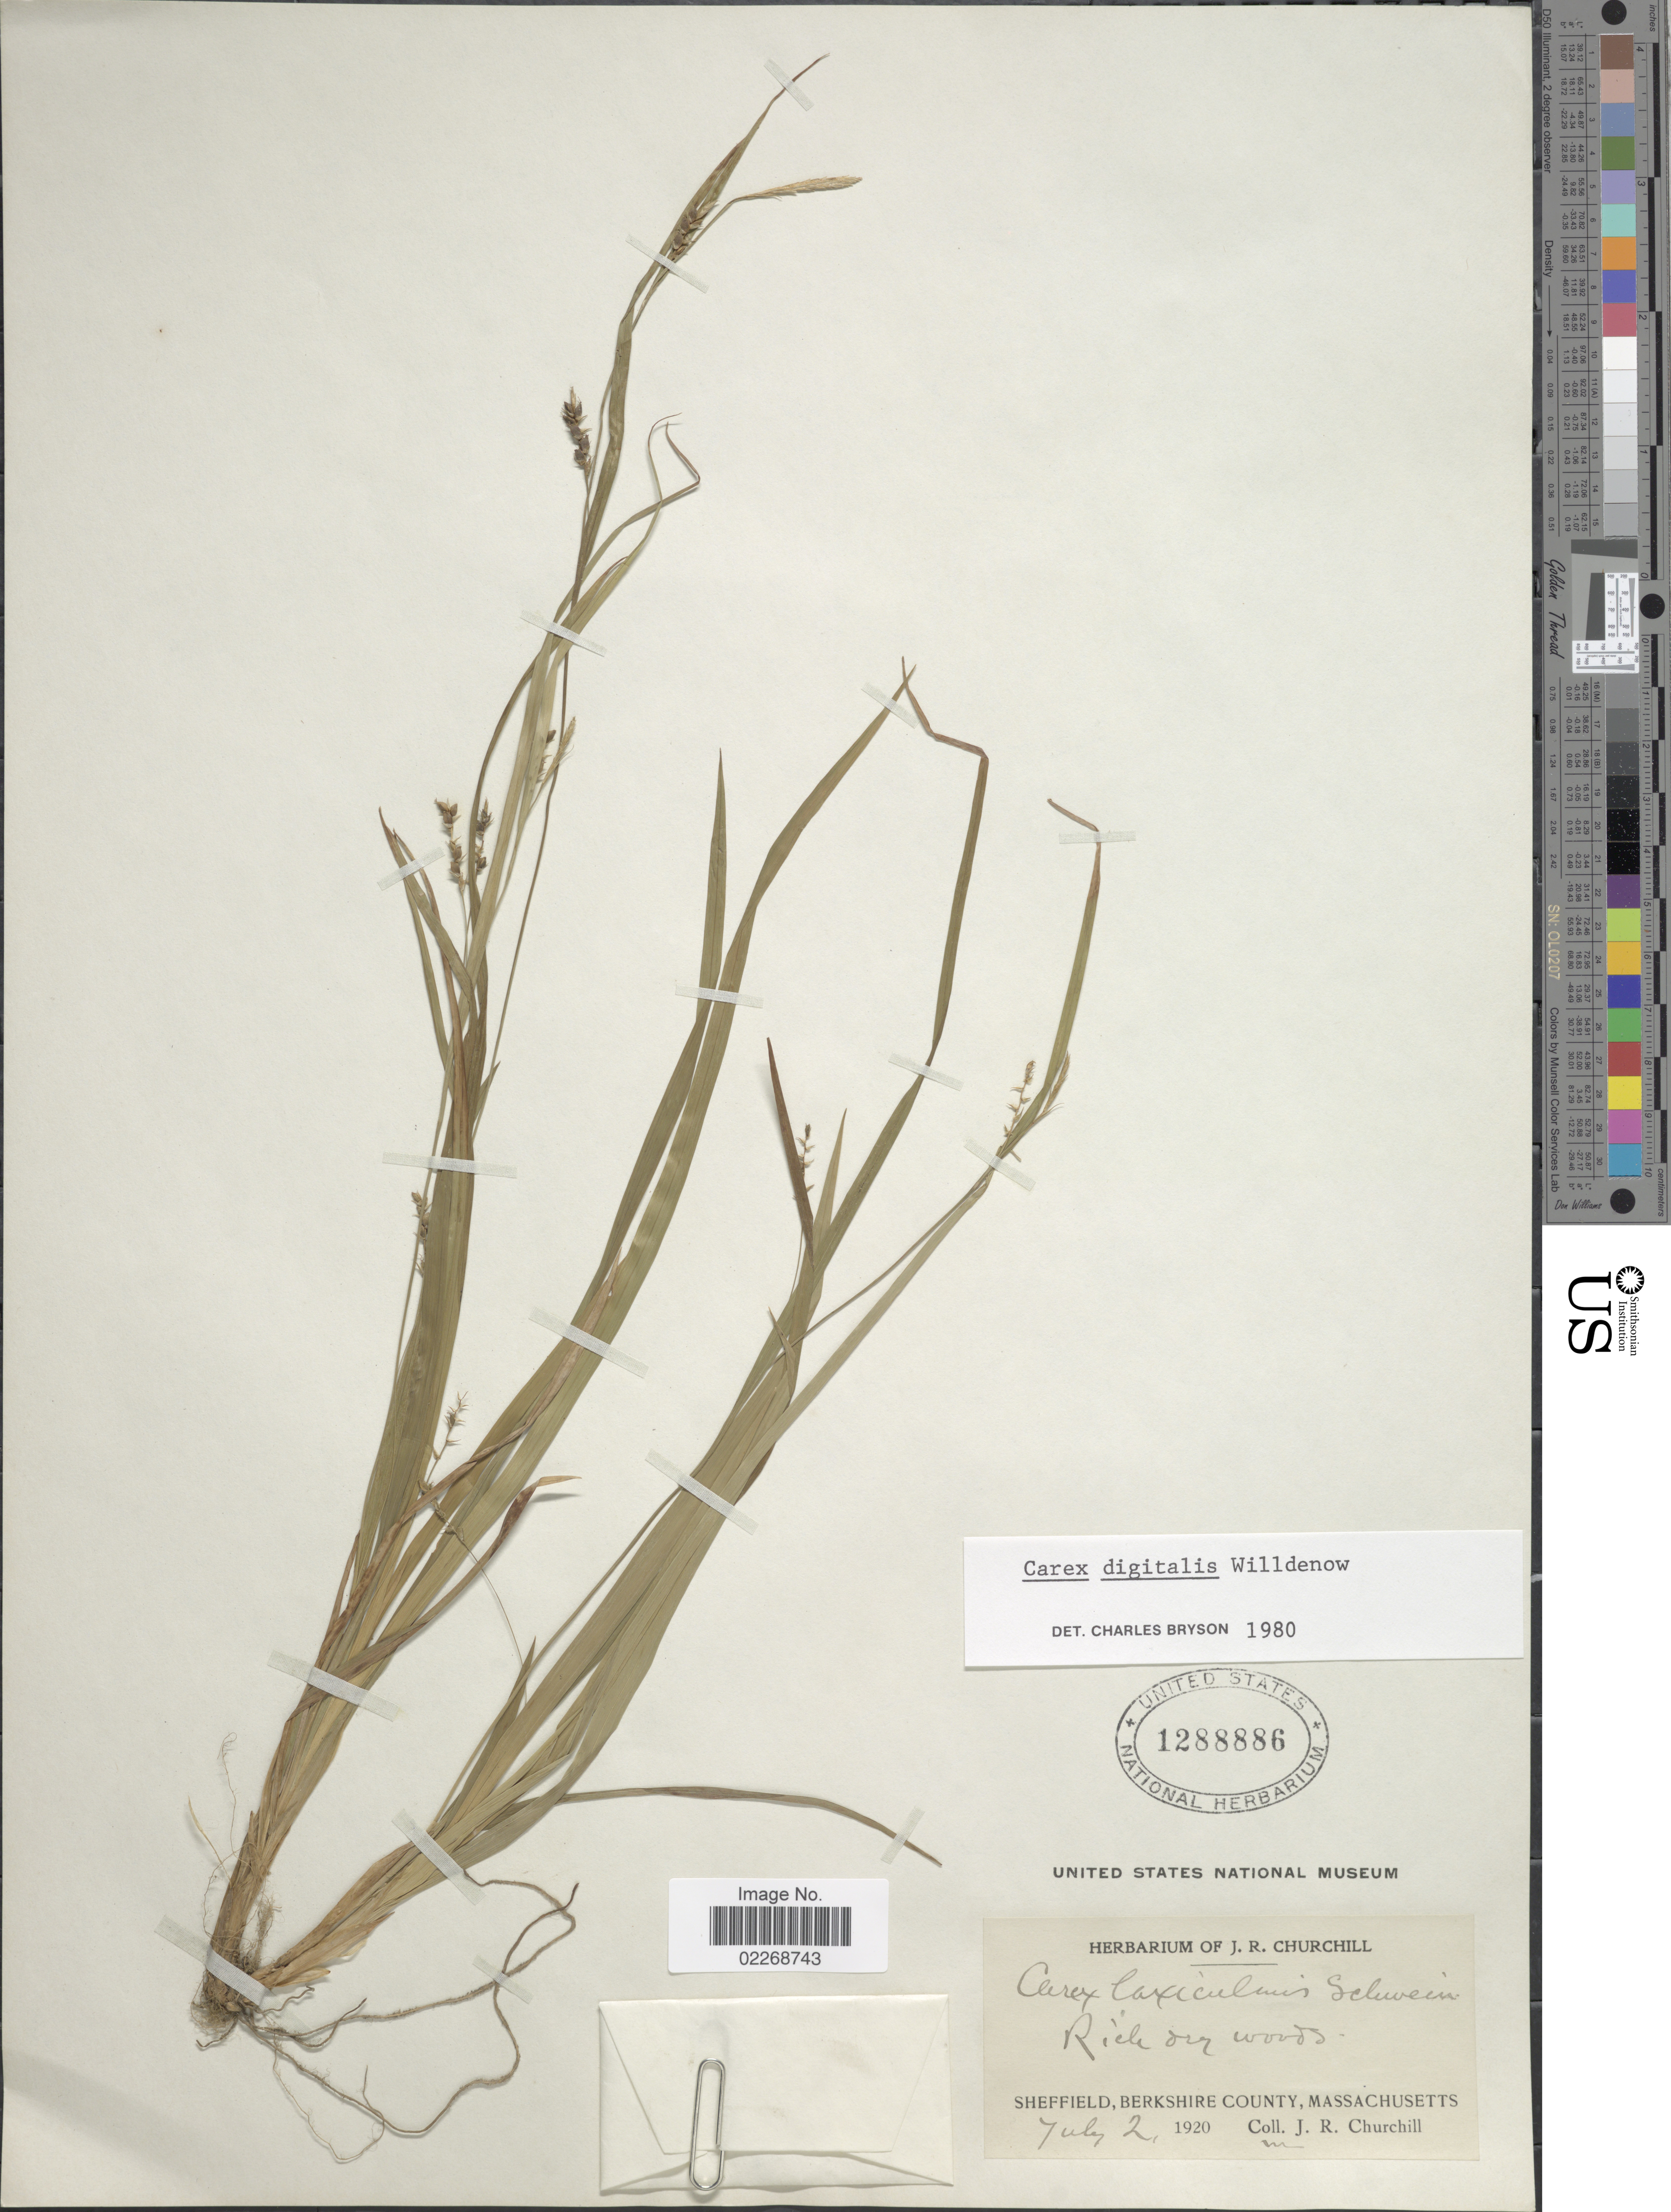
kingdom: Plantae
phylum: Tracheophyta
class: Liliopsida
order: Poales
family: Cyperaceae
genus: Carex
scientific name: Carex digitalis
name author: Willd.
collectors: J. Churchill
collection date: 1920-07-02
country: United States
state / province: Massachusetts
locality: Sheffield, Berkshire County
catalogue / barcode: US 1288886